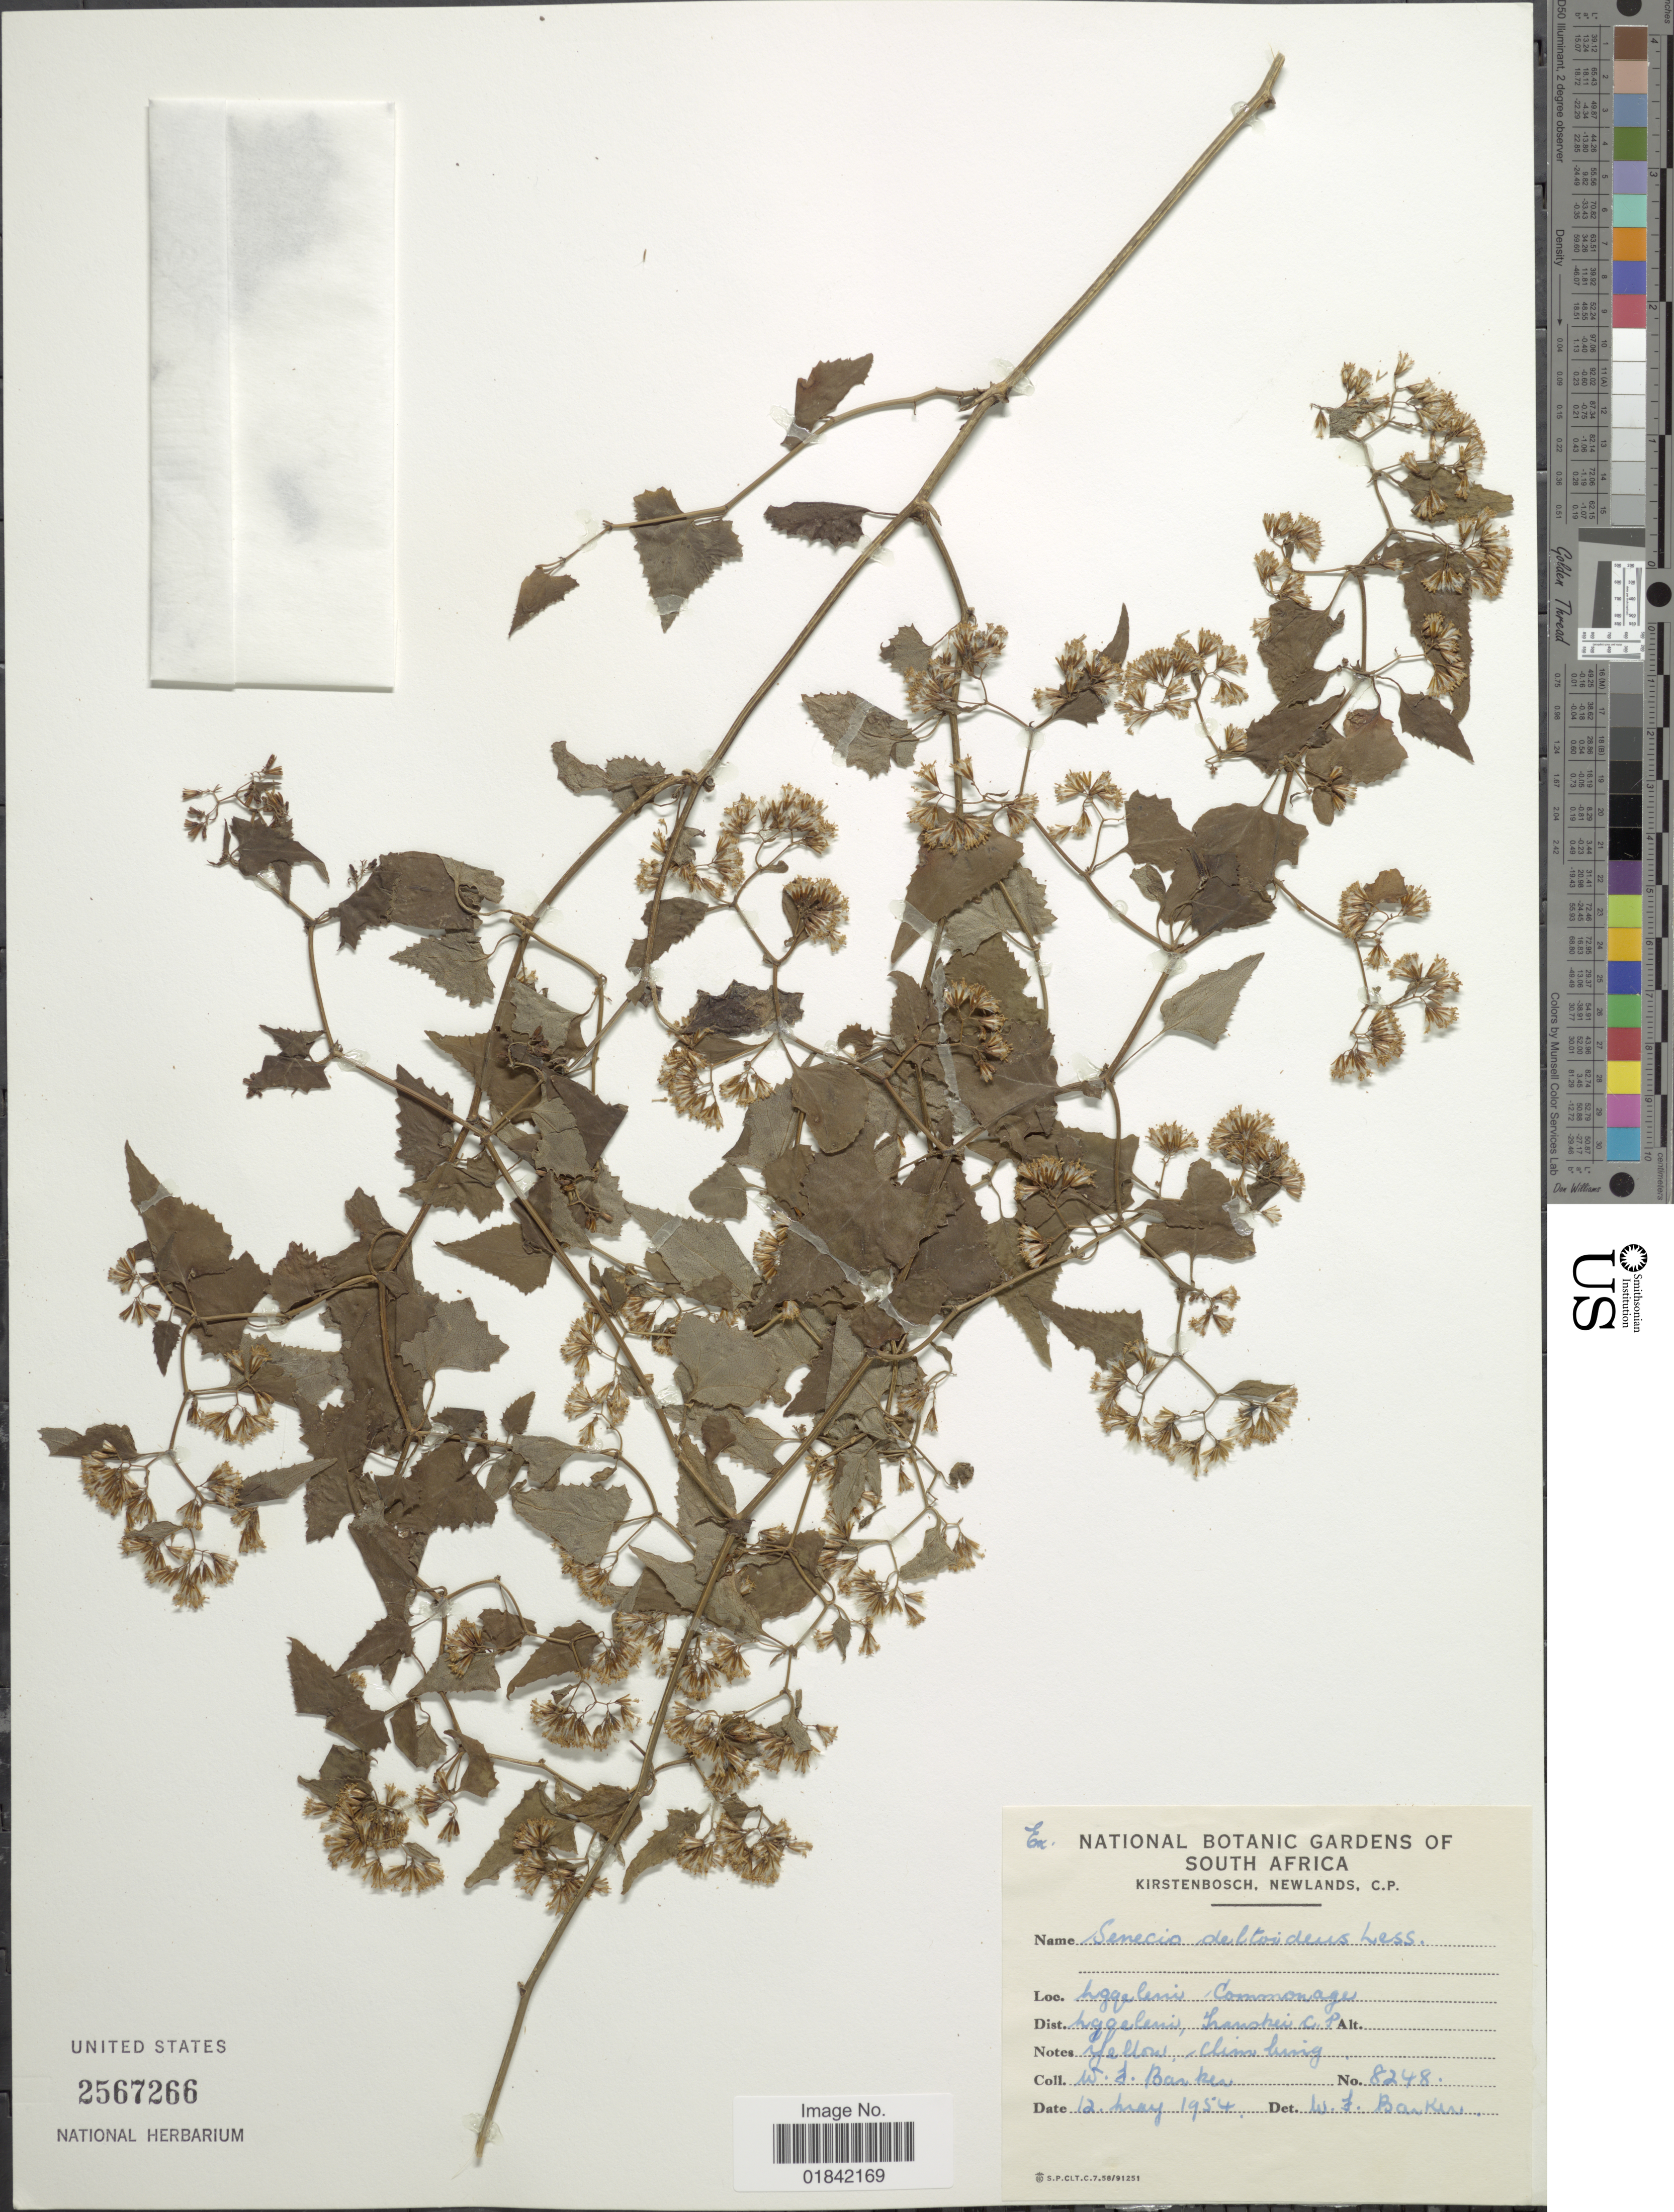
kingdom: Plantae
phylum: Tracheophyta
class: Magnoliopsida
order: Asterales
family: Asteraceae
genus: Senecio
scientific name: Senecio deltoideus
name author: Less.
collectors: W. F. Barker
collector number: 8248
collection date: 1954-05-12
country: South Africa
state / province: Eastern Cape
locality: Ngqeleni Commonage, Dist. ngqeleni Transkei C.P.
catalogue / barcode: US 2567266